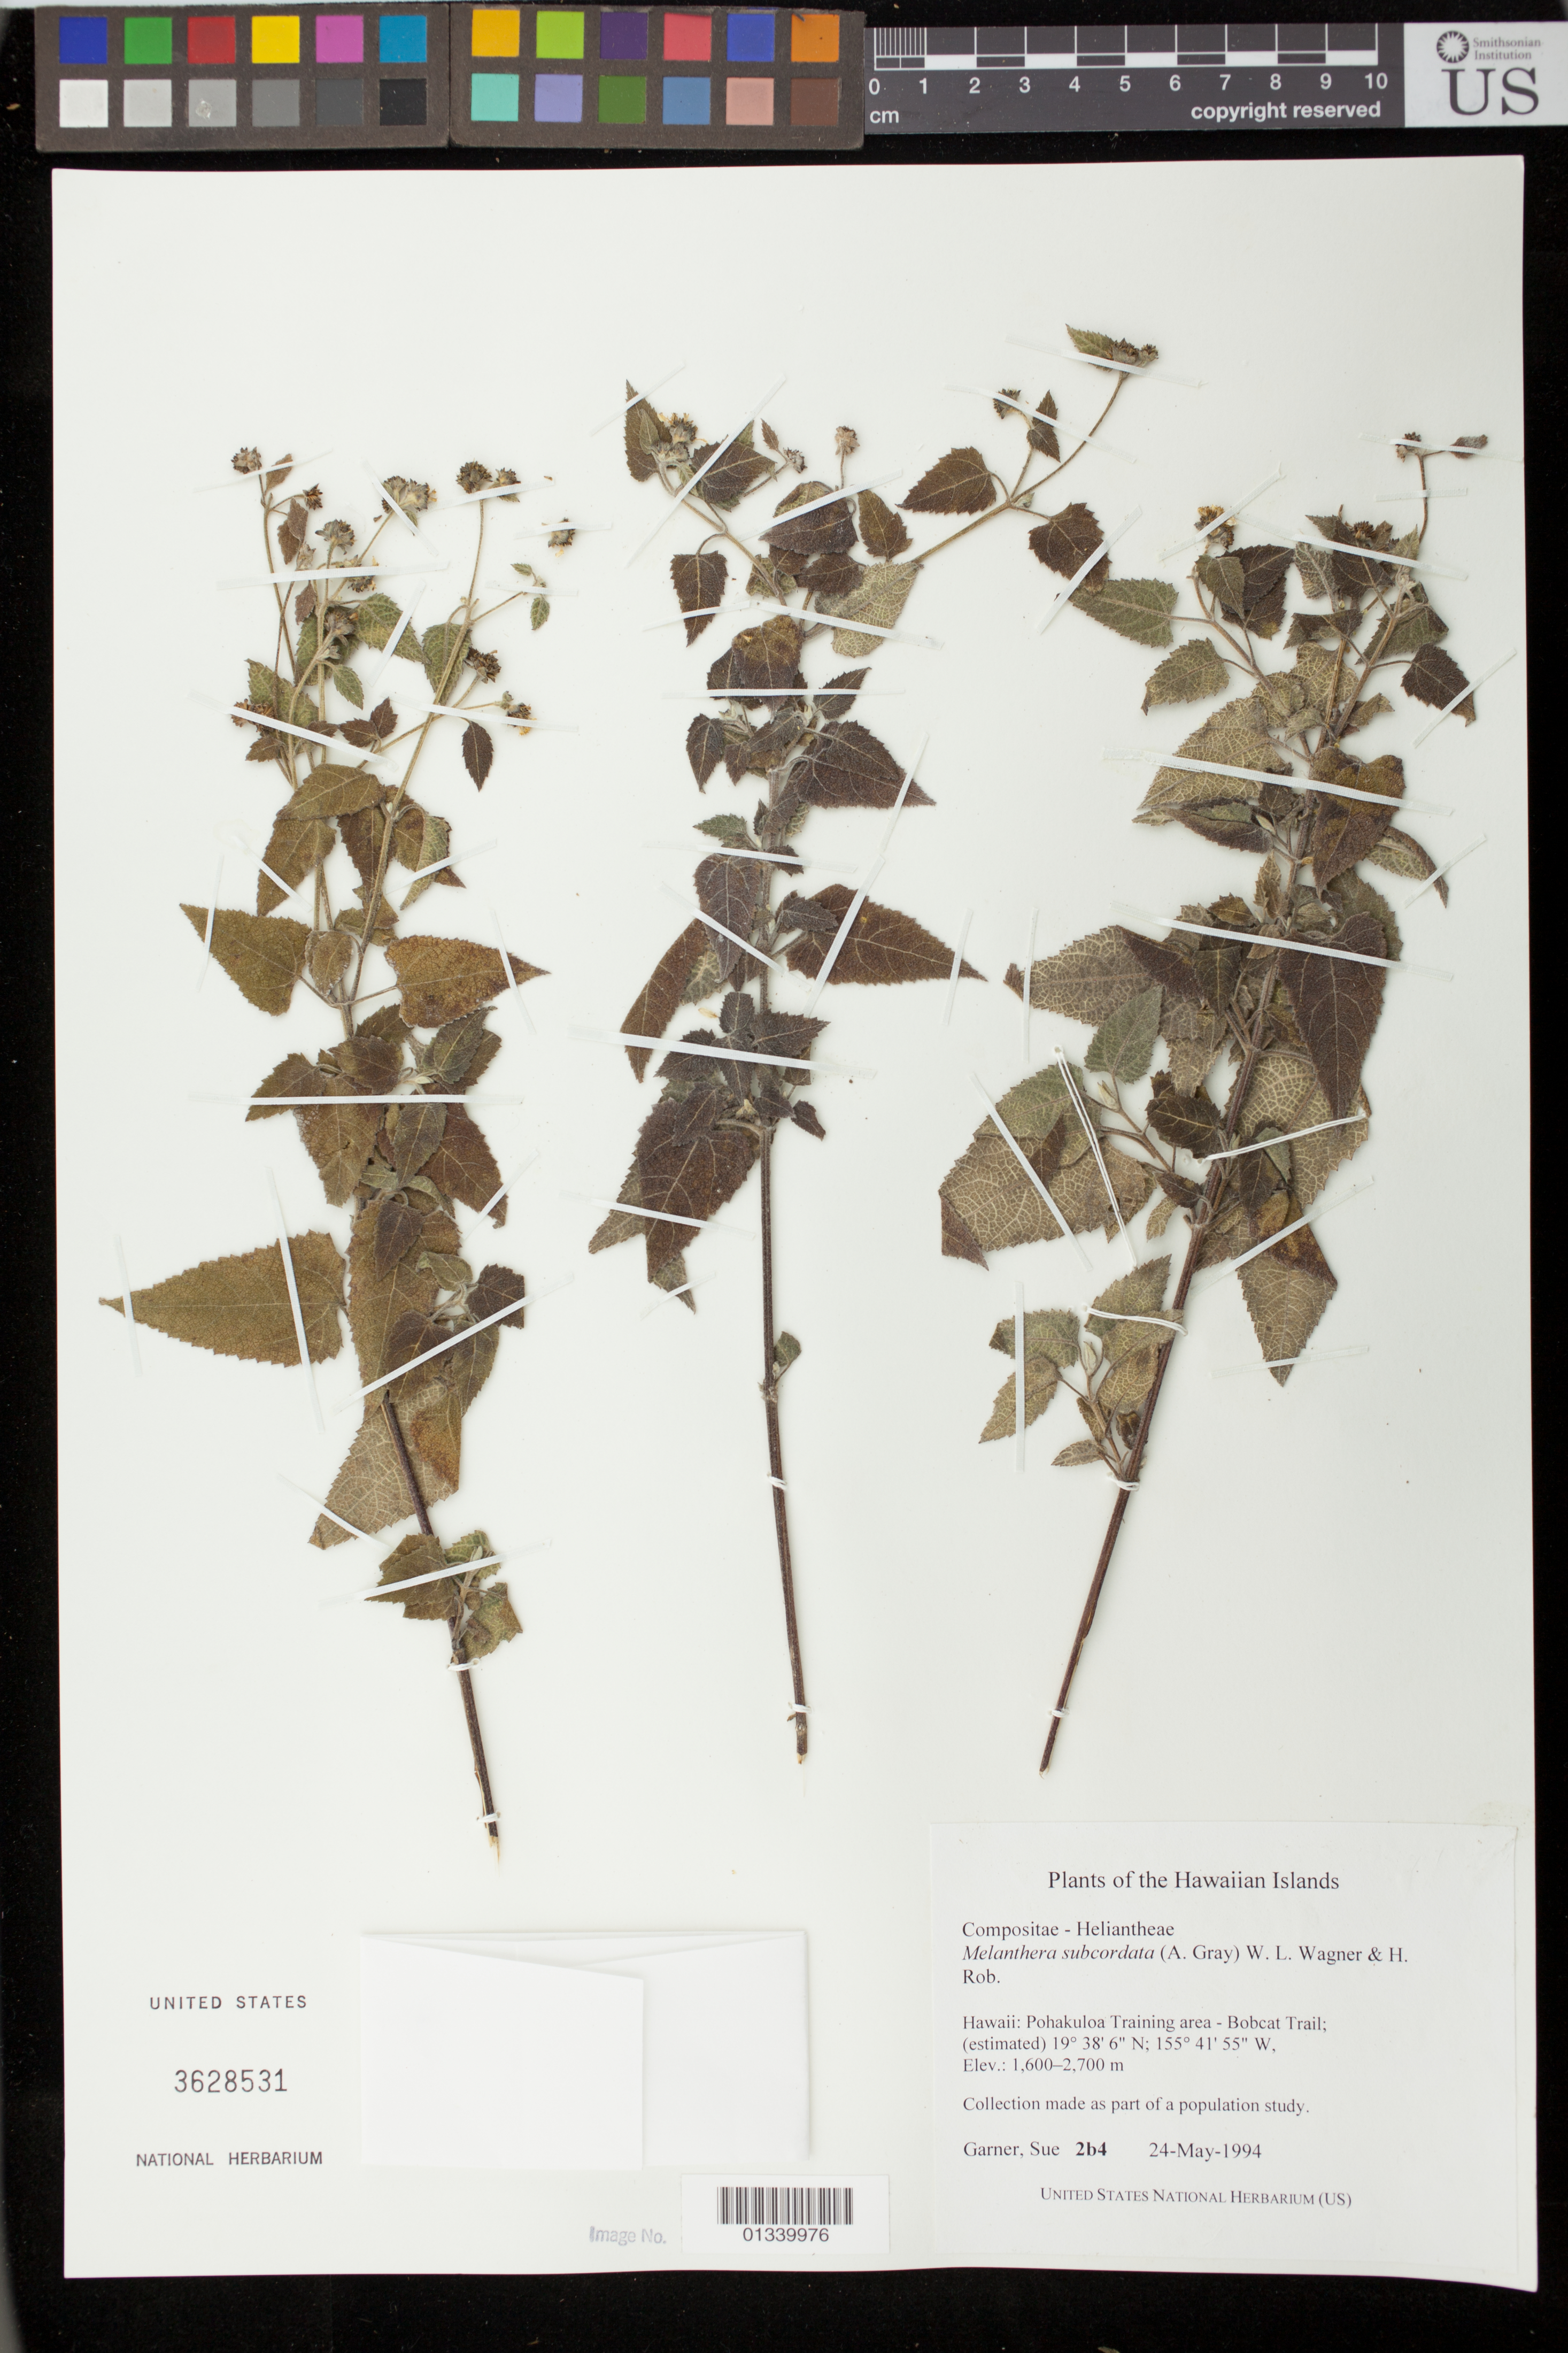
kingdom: Plantae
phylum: Tracheophyta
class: Magnoliopsida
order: Asterales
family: Asteraceae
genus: Wollastonia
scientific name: Wollastonia subcordata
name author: (A. Gray) Orchard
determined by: Wagner, W. L., (BOT), Smithsonian Institution - National Museum of Natural History (UNITED STATES)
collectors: S. Garner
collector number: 2b4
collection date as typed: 24 May 1994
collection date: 1994-05-24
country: United States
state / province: Hawaii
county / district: Hawaii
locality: Pohakuloa Training area - Bobcat Trail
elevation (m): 1600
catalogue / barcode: US 3628531